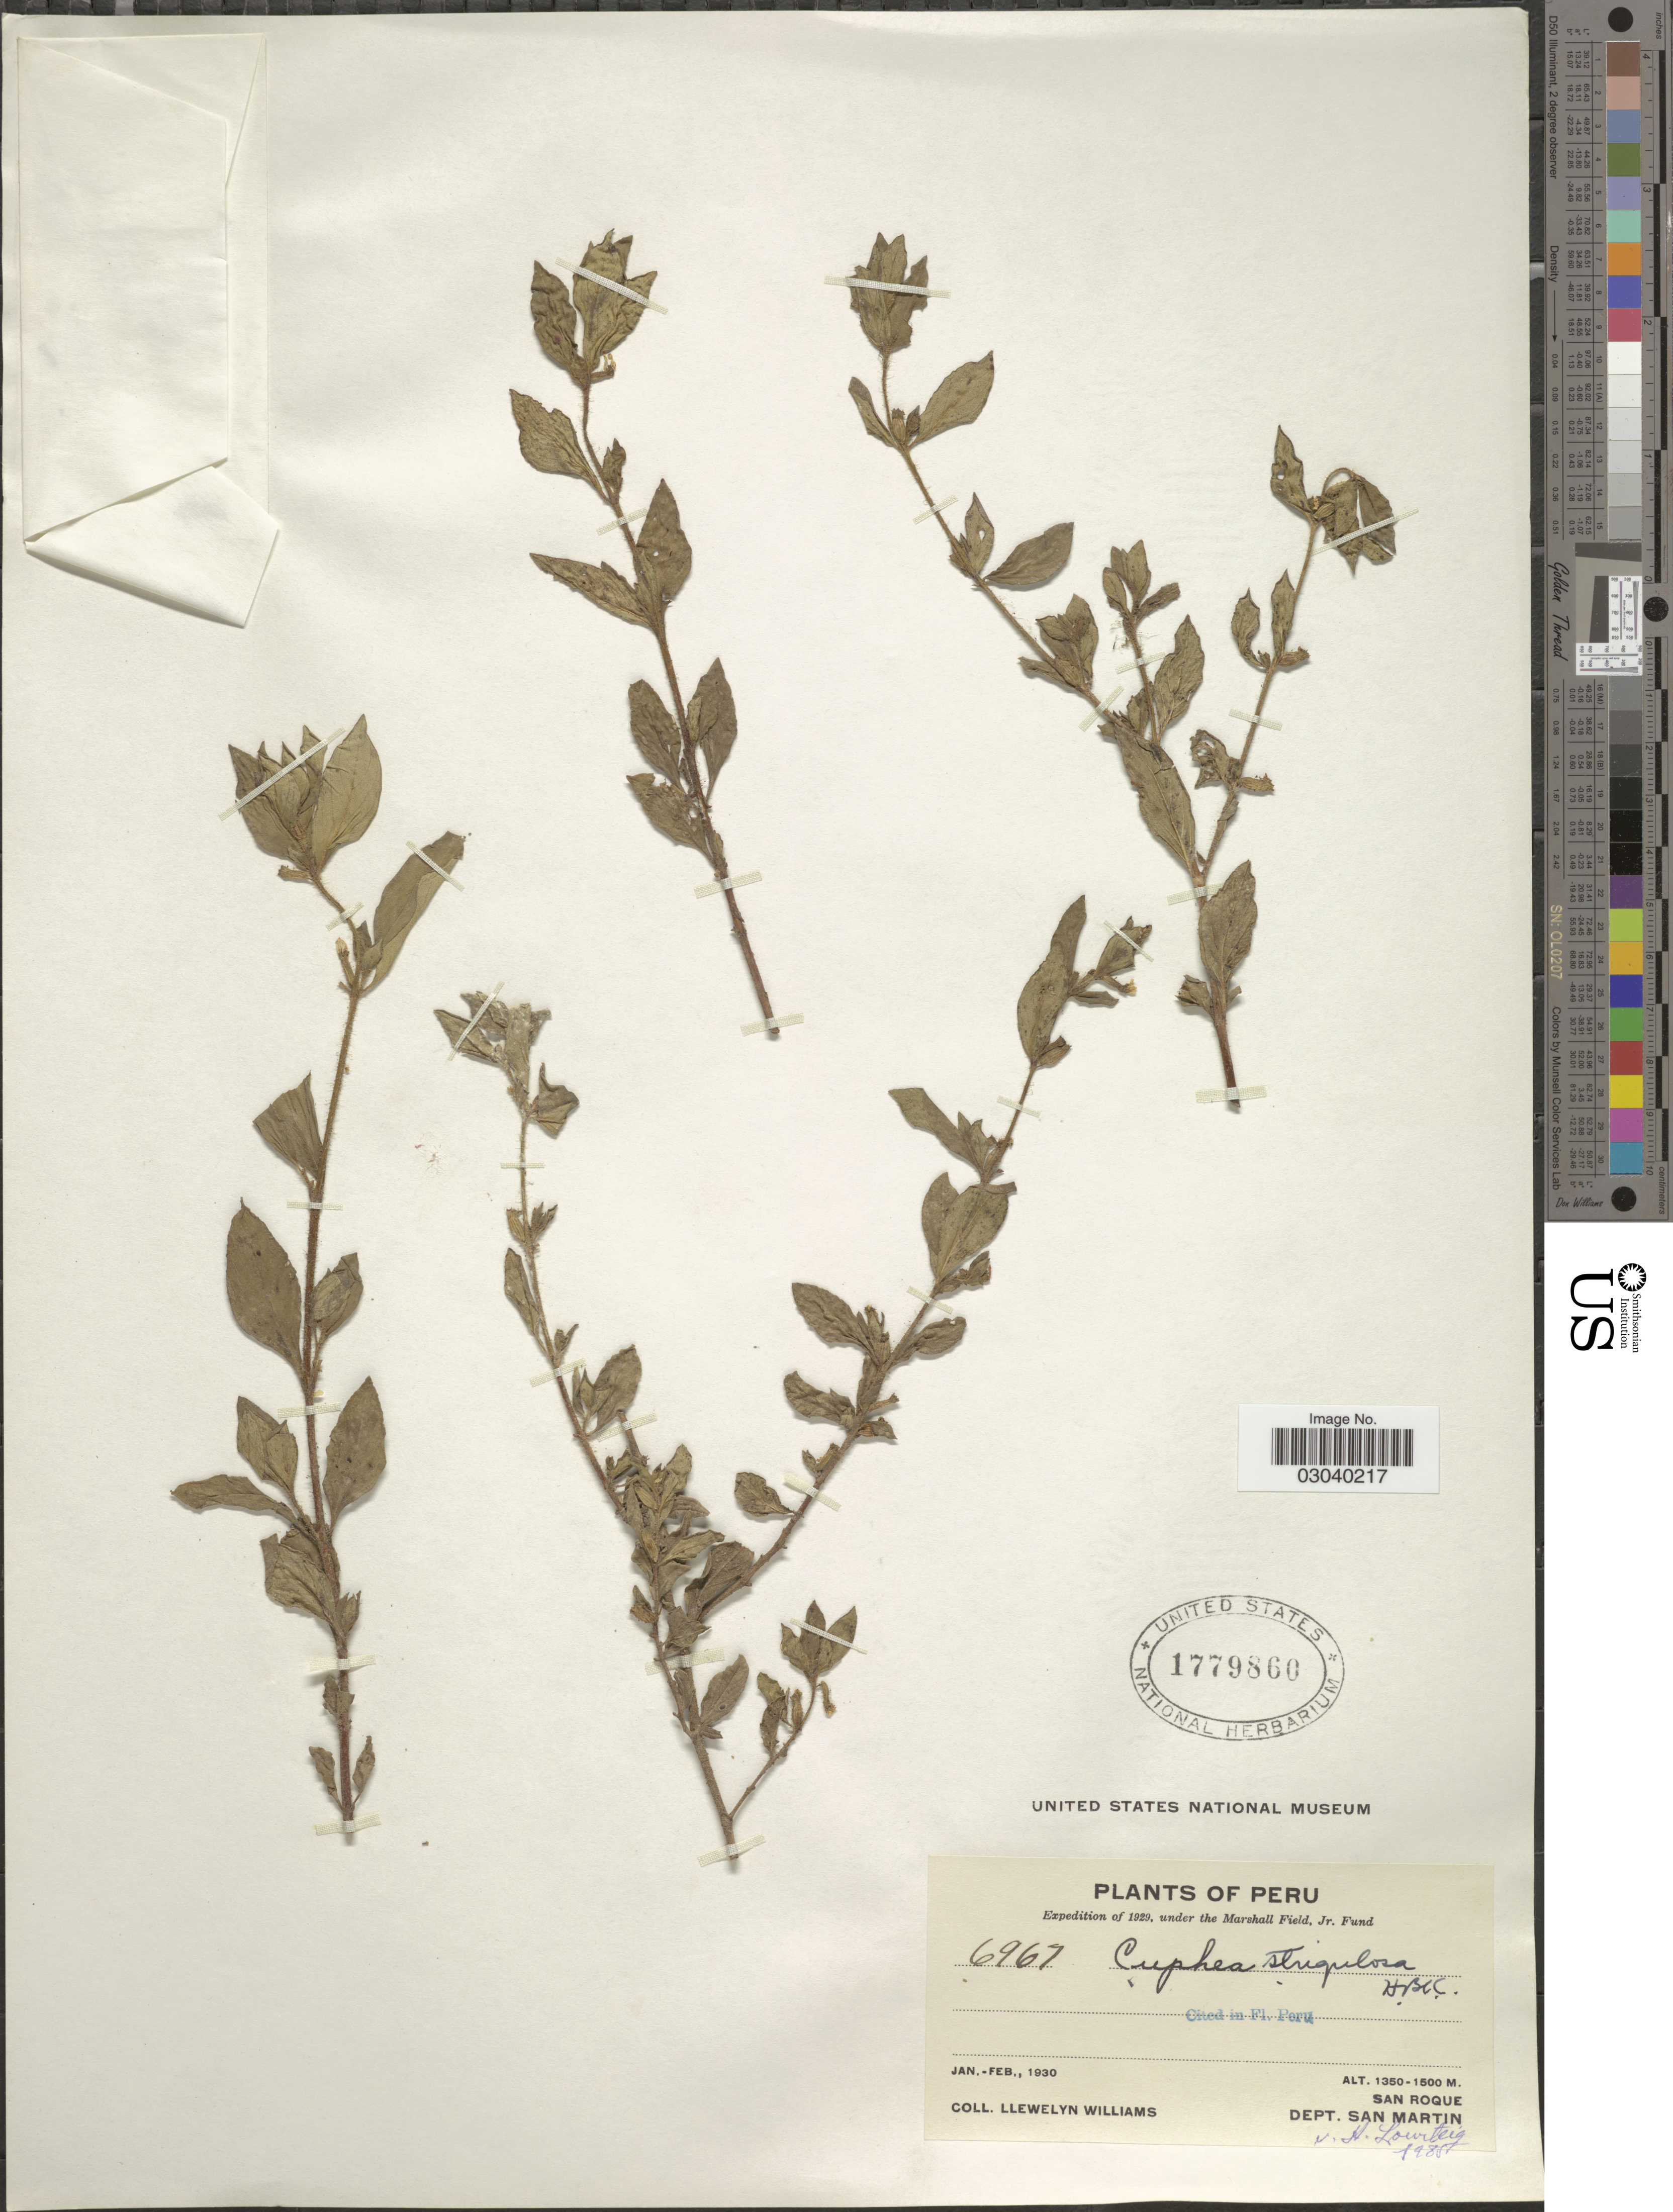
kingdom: Plantae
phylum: Tracheophyta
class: Magnoliopsida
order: Myrtales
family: Lythraceae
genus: Cuphea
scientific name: Cuphea strigulosa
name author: Kunth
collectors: Ll. Williams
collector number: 6967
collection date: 1930-01/1930-02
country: Peru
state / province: San Martín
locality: San Roque, Dept. San Martin.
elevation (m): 1350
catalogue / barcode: US 1779860